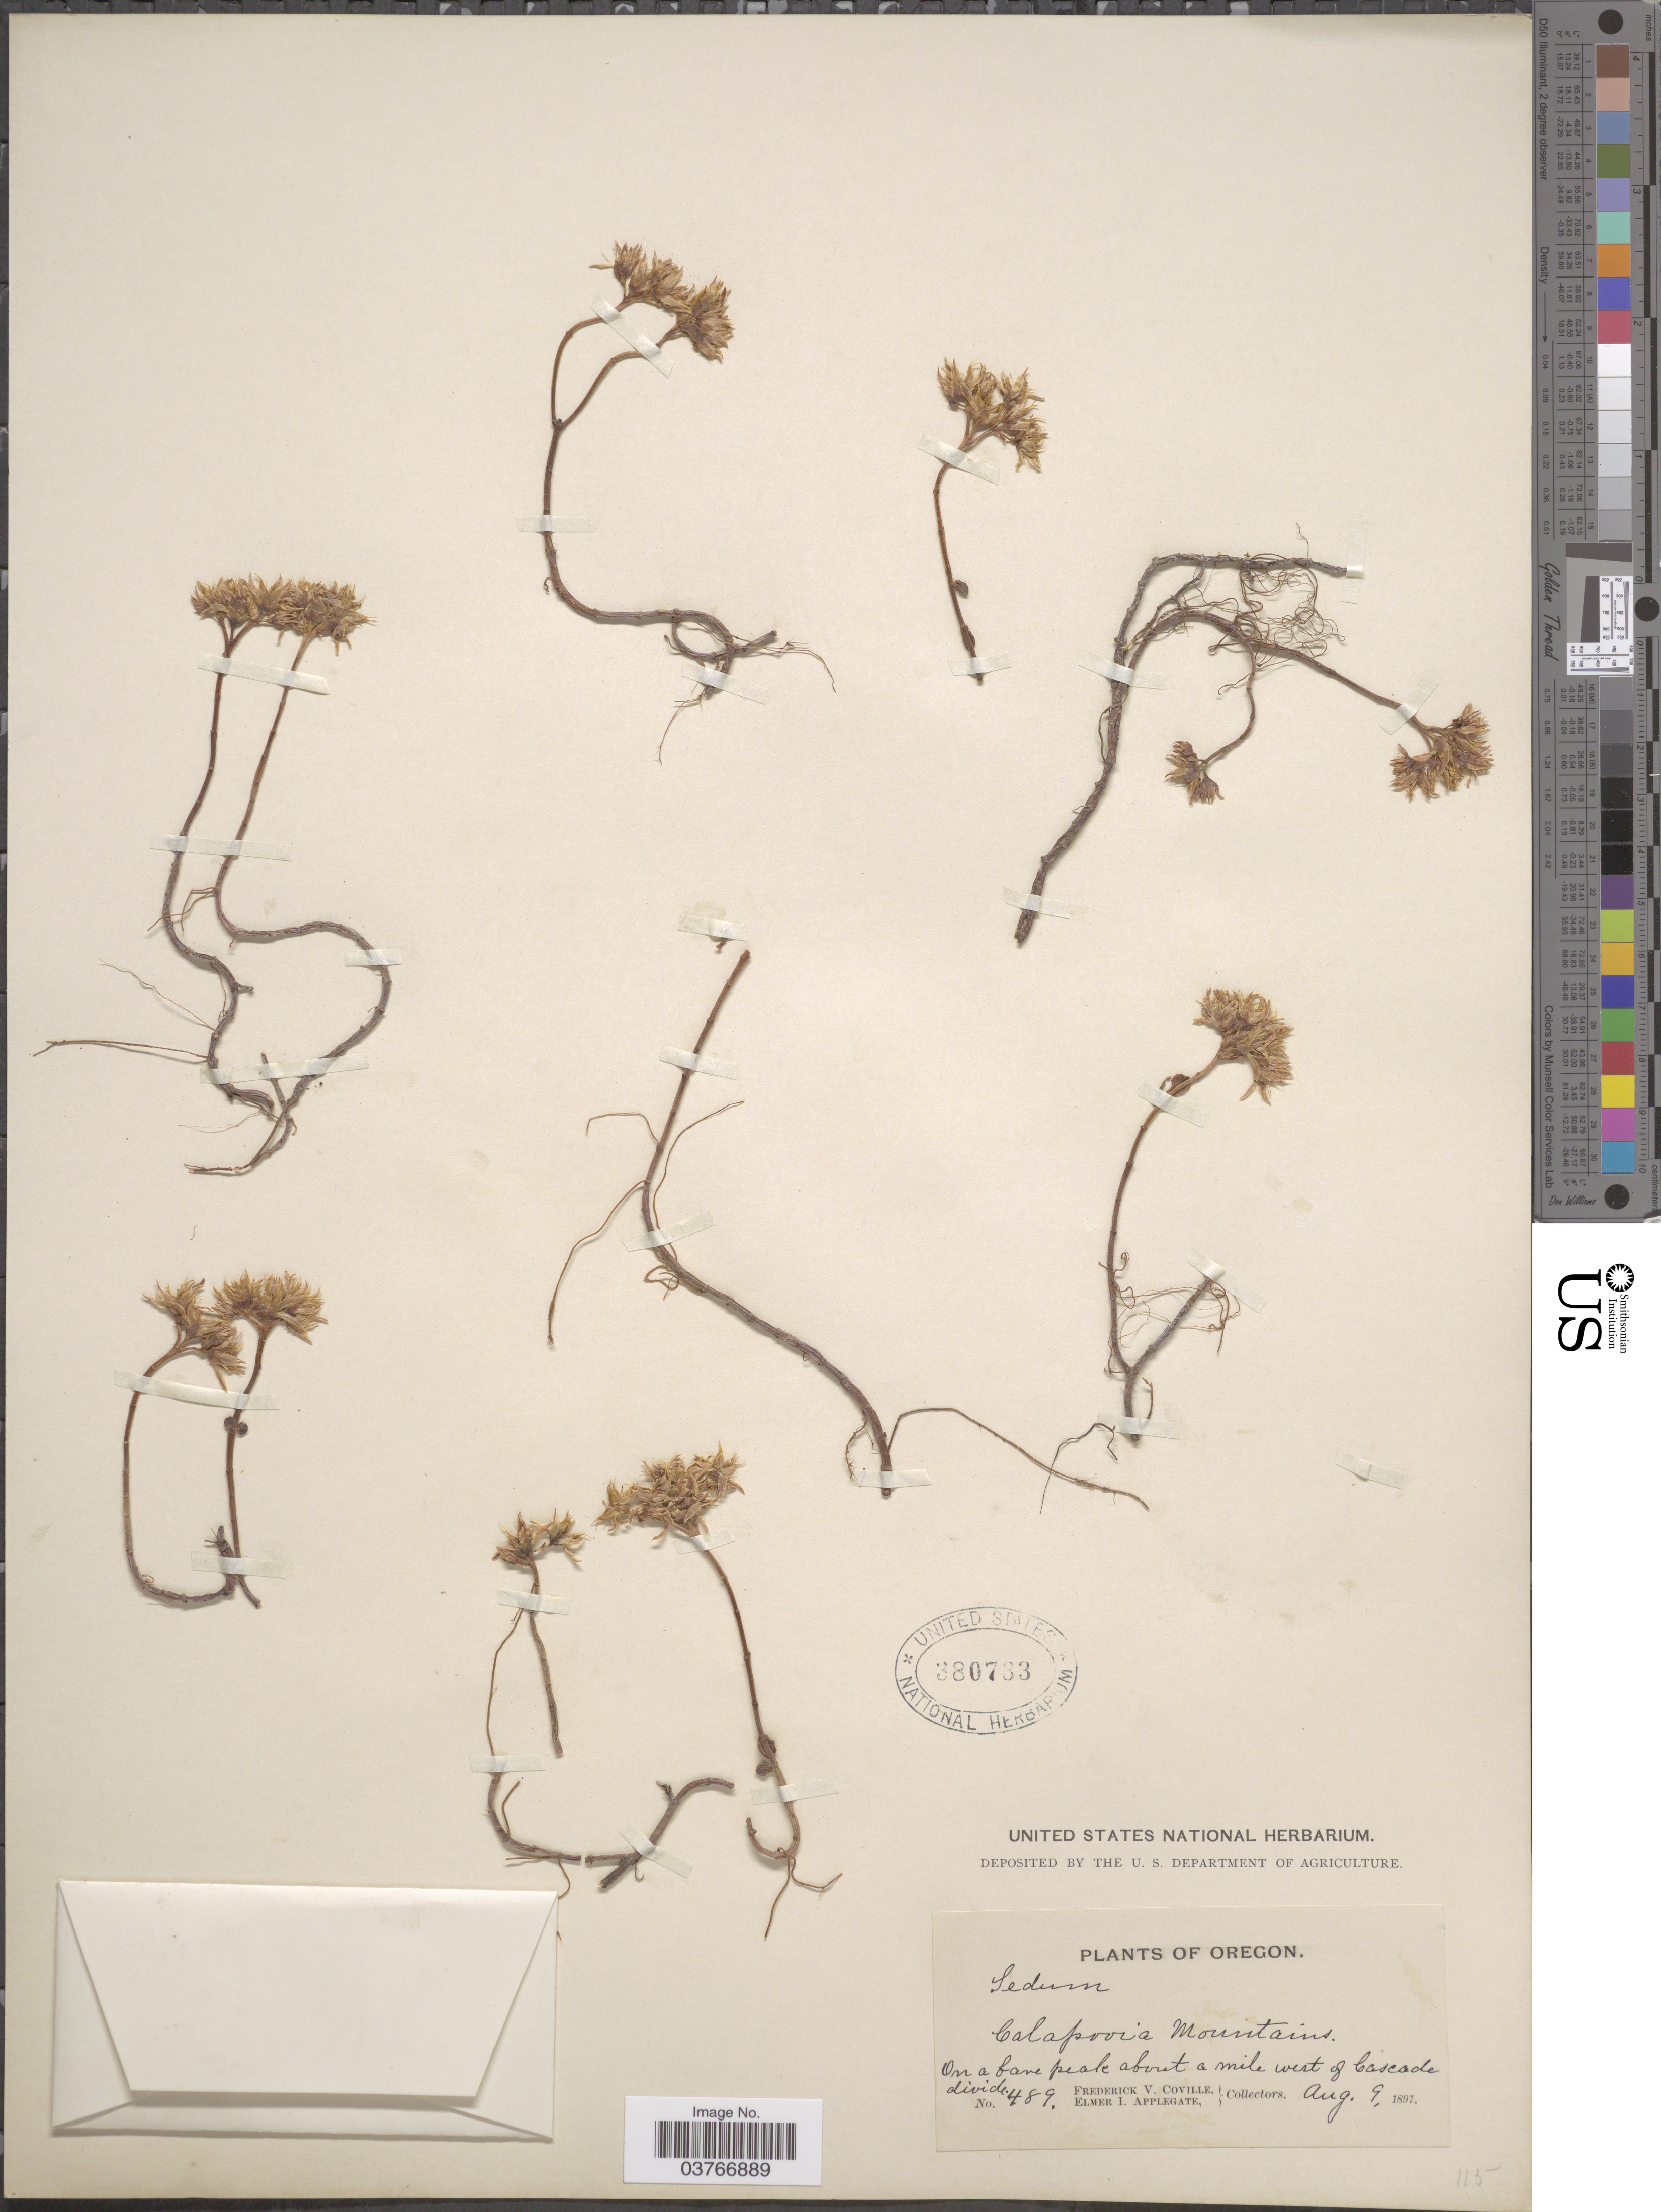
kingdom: Plantae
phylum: Tracheophyta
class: Magnoliopsida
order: Saxifragales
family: Crassulaceae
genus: Sedum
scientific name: Sedum sp.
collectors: F. V. Coville & E. I. Applegate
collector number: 489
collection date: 1897-08-09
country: United States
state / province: Oregon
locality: Calapooia Mountains. On a bare peak about a mile west of Cascade divide.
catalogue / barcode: US 380733